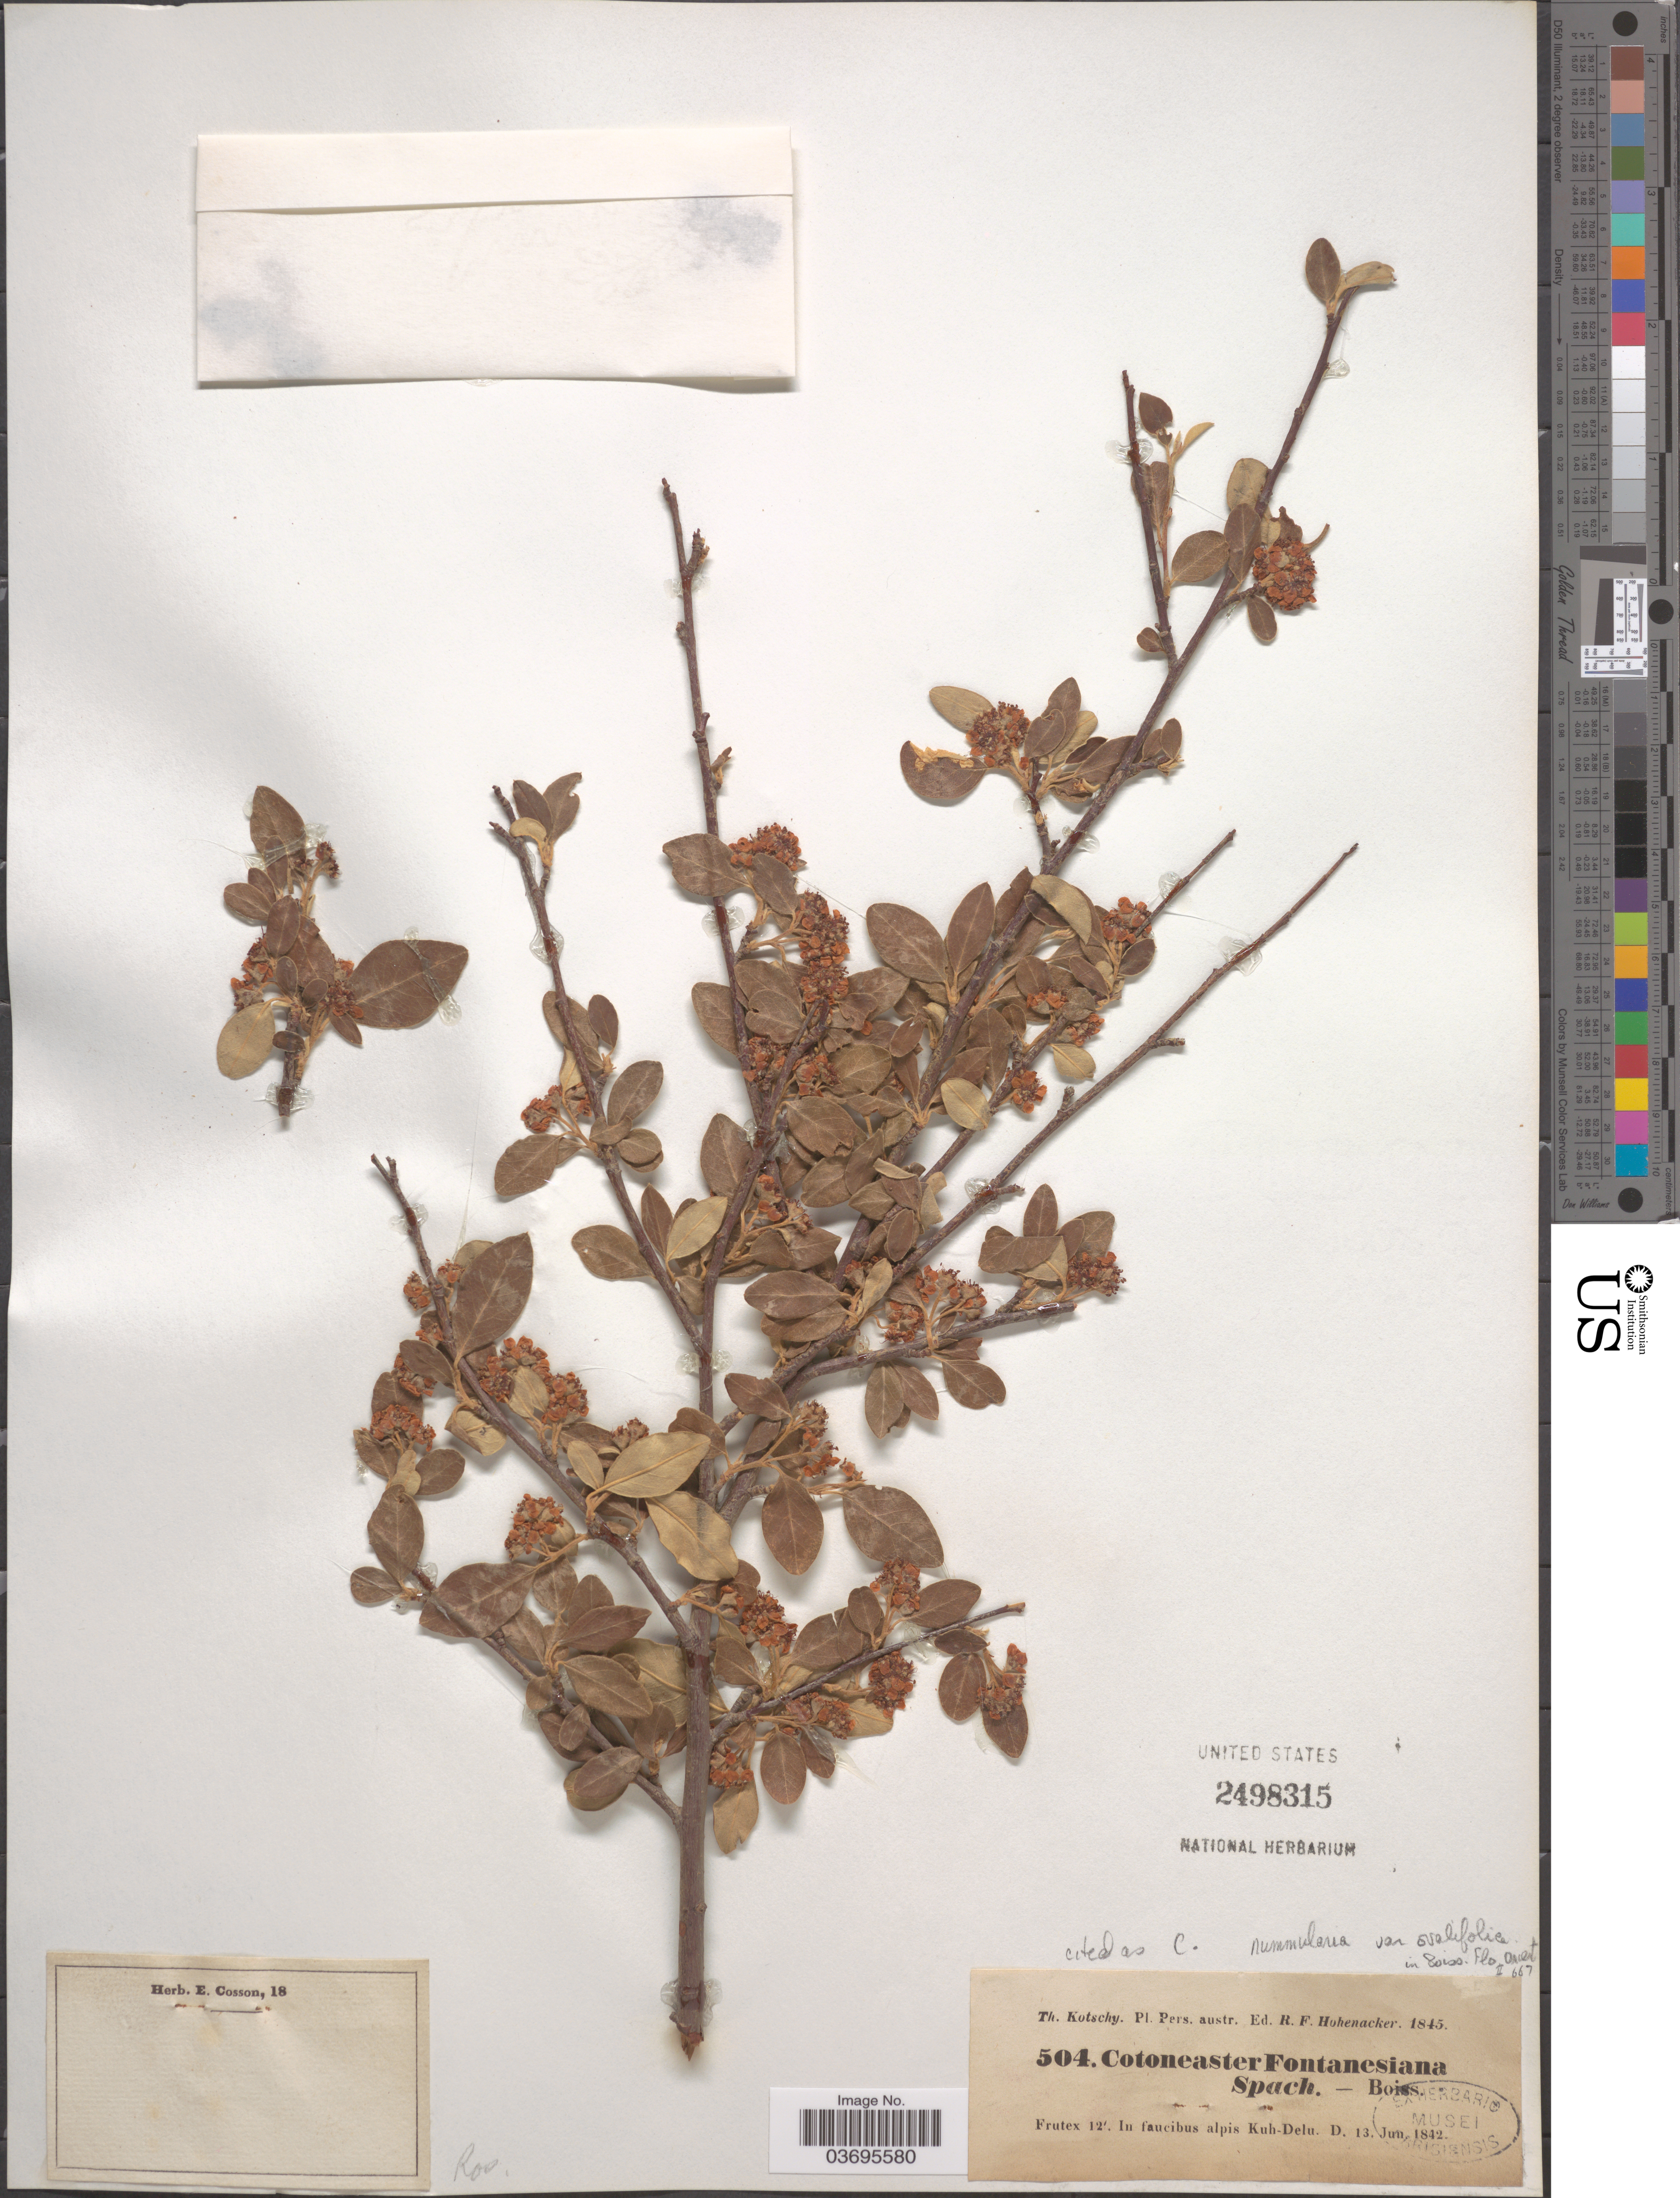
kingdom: Plantae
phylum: Tracheophyta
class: Magnoliopsida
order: Rosales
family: Rosaceae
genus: Cotoneaster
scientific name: Cotoneaster nummularius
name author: Lindl.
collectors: K. G. Kotschy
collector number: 504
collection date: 1842-06-13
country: Iran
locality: Pers. austr. In faucibus alpis Kuh-Delu.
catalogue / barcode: US 2498315